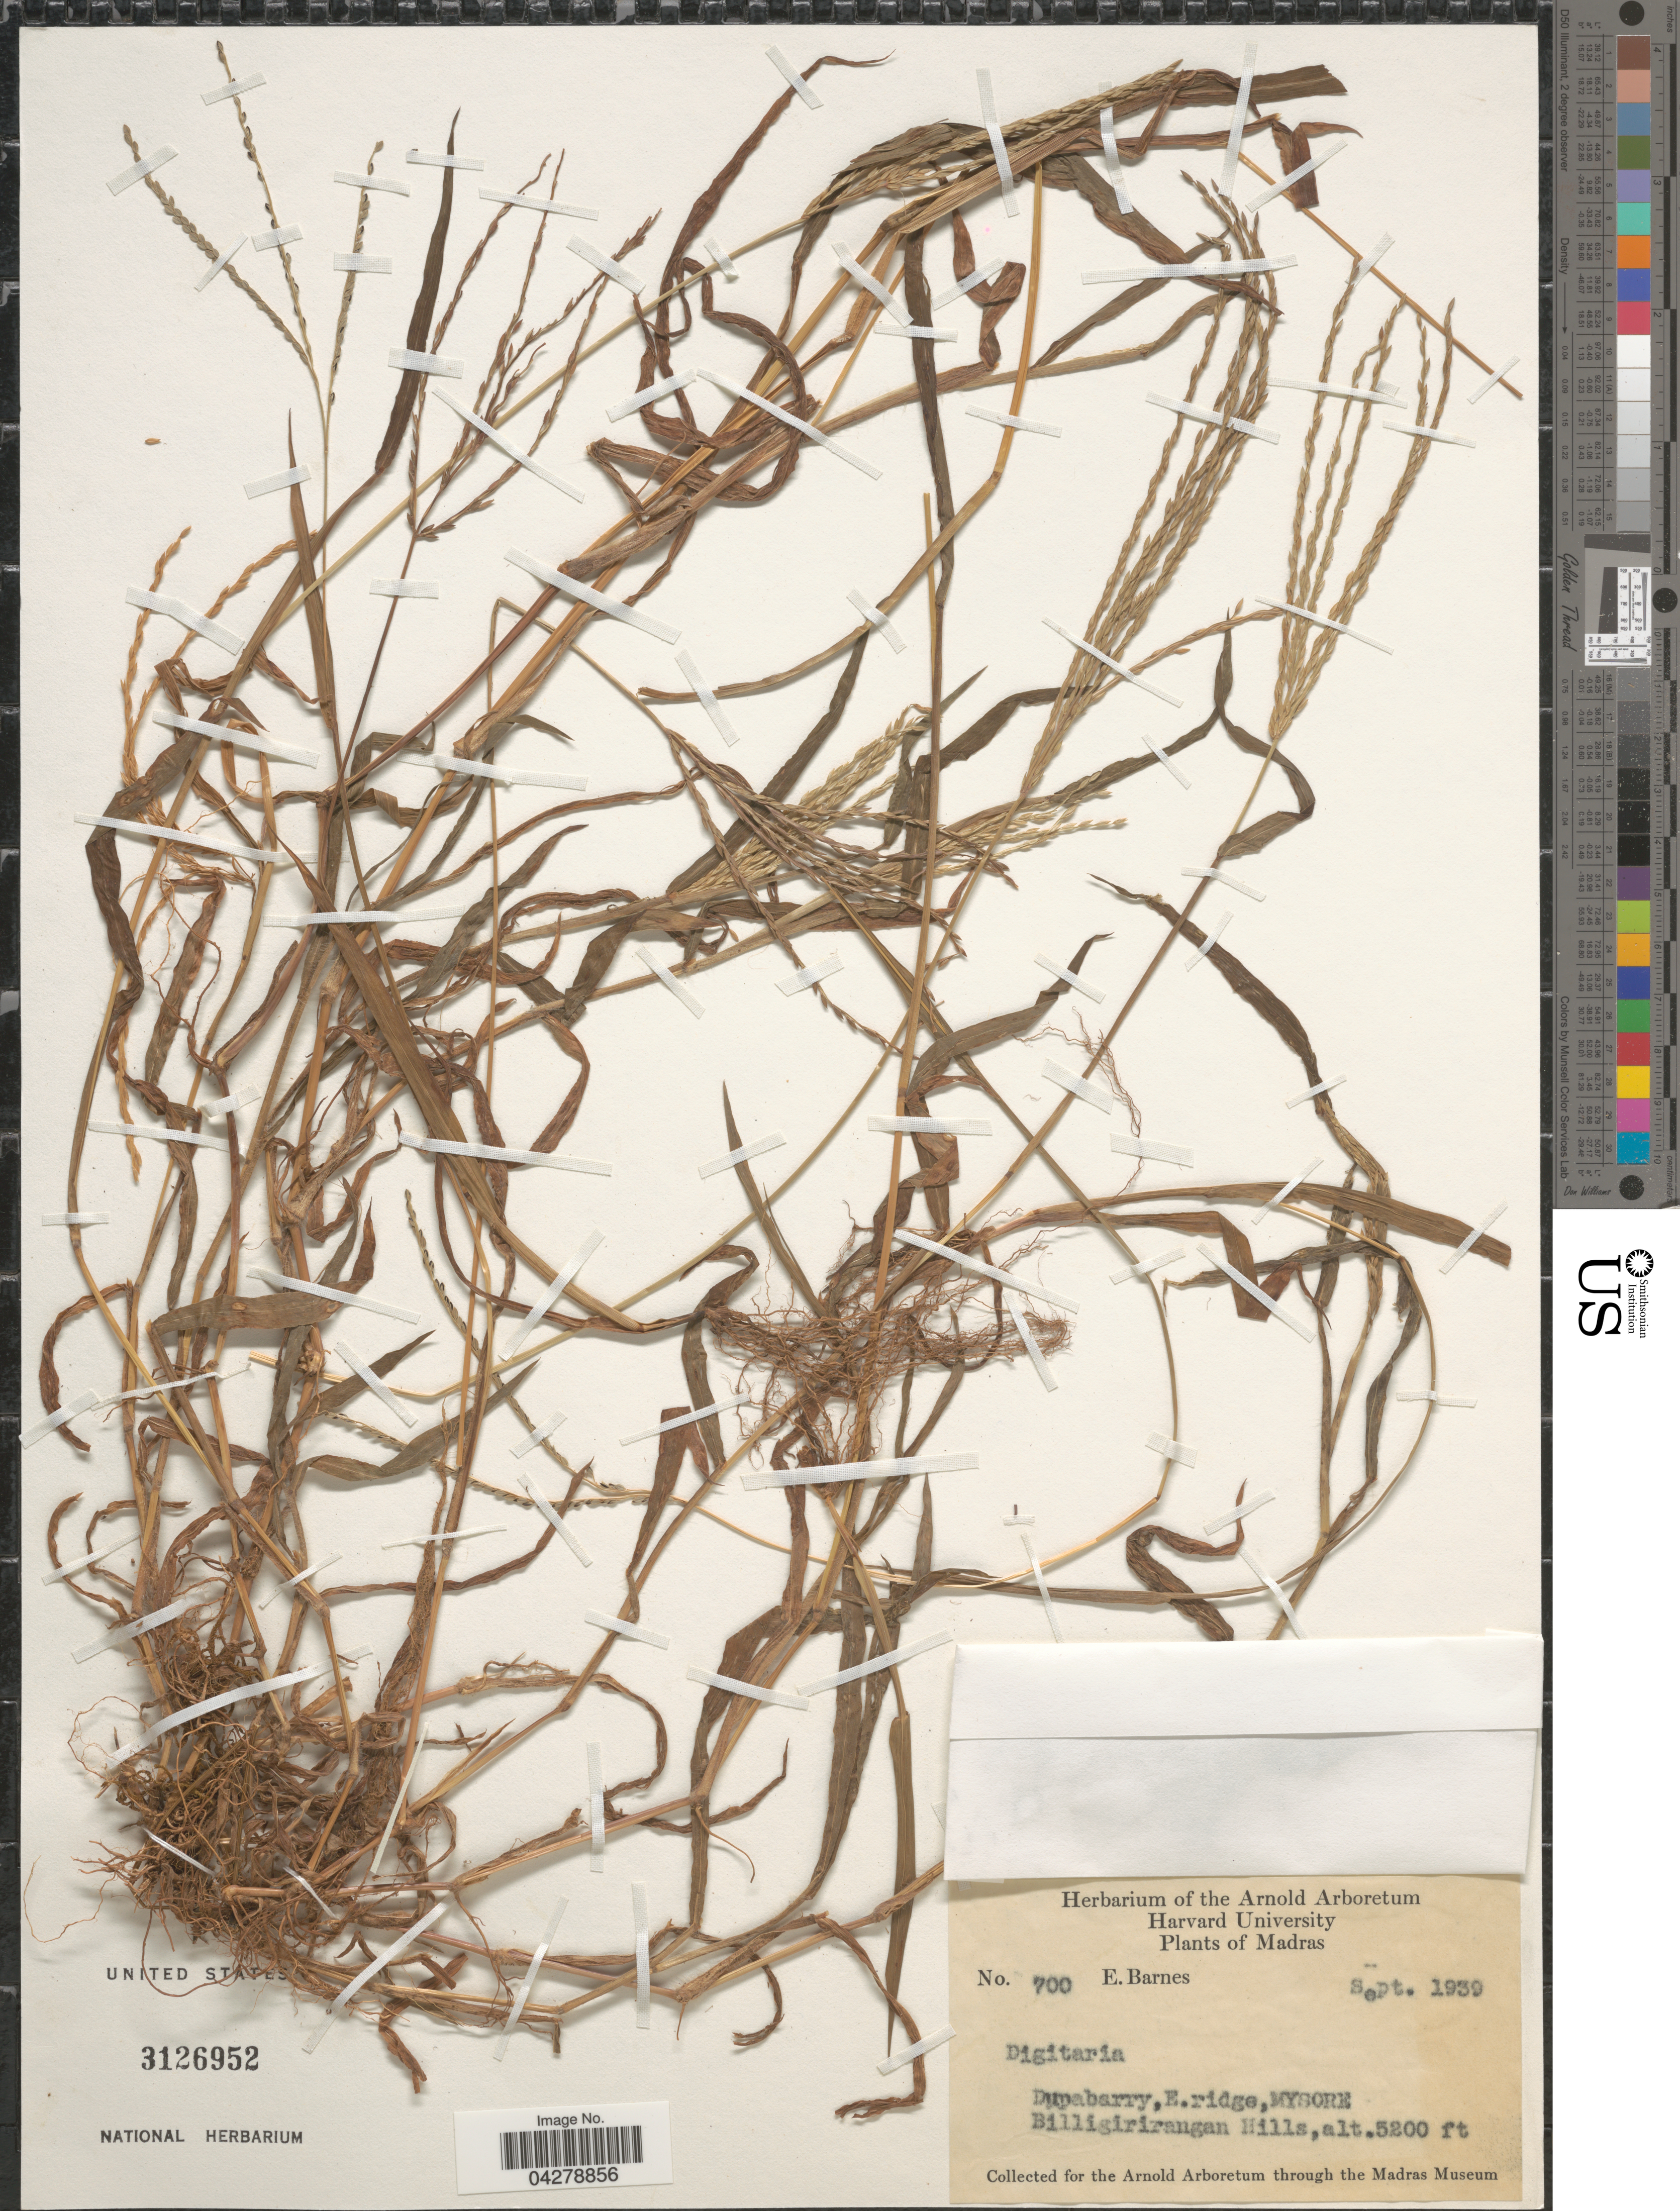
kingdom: Plantae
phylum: Tracheophyta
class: Liliopsida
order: Poales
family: Poaceae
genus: Digitaria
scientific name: Digitaria sp.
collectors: E. Barnes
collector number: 700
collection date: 1939-09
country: India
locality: Madras. Dupabarry, E. ridge, Mysore. Billigirizangan Hills.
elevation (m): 1585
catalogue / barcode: US 3126952